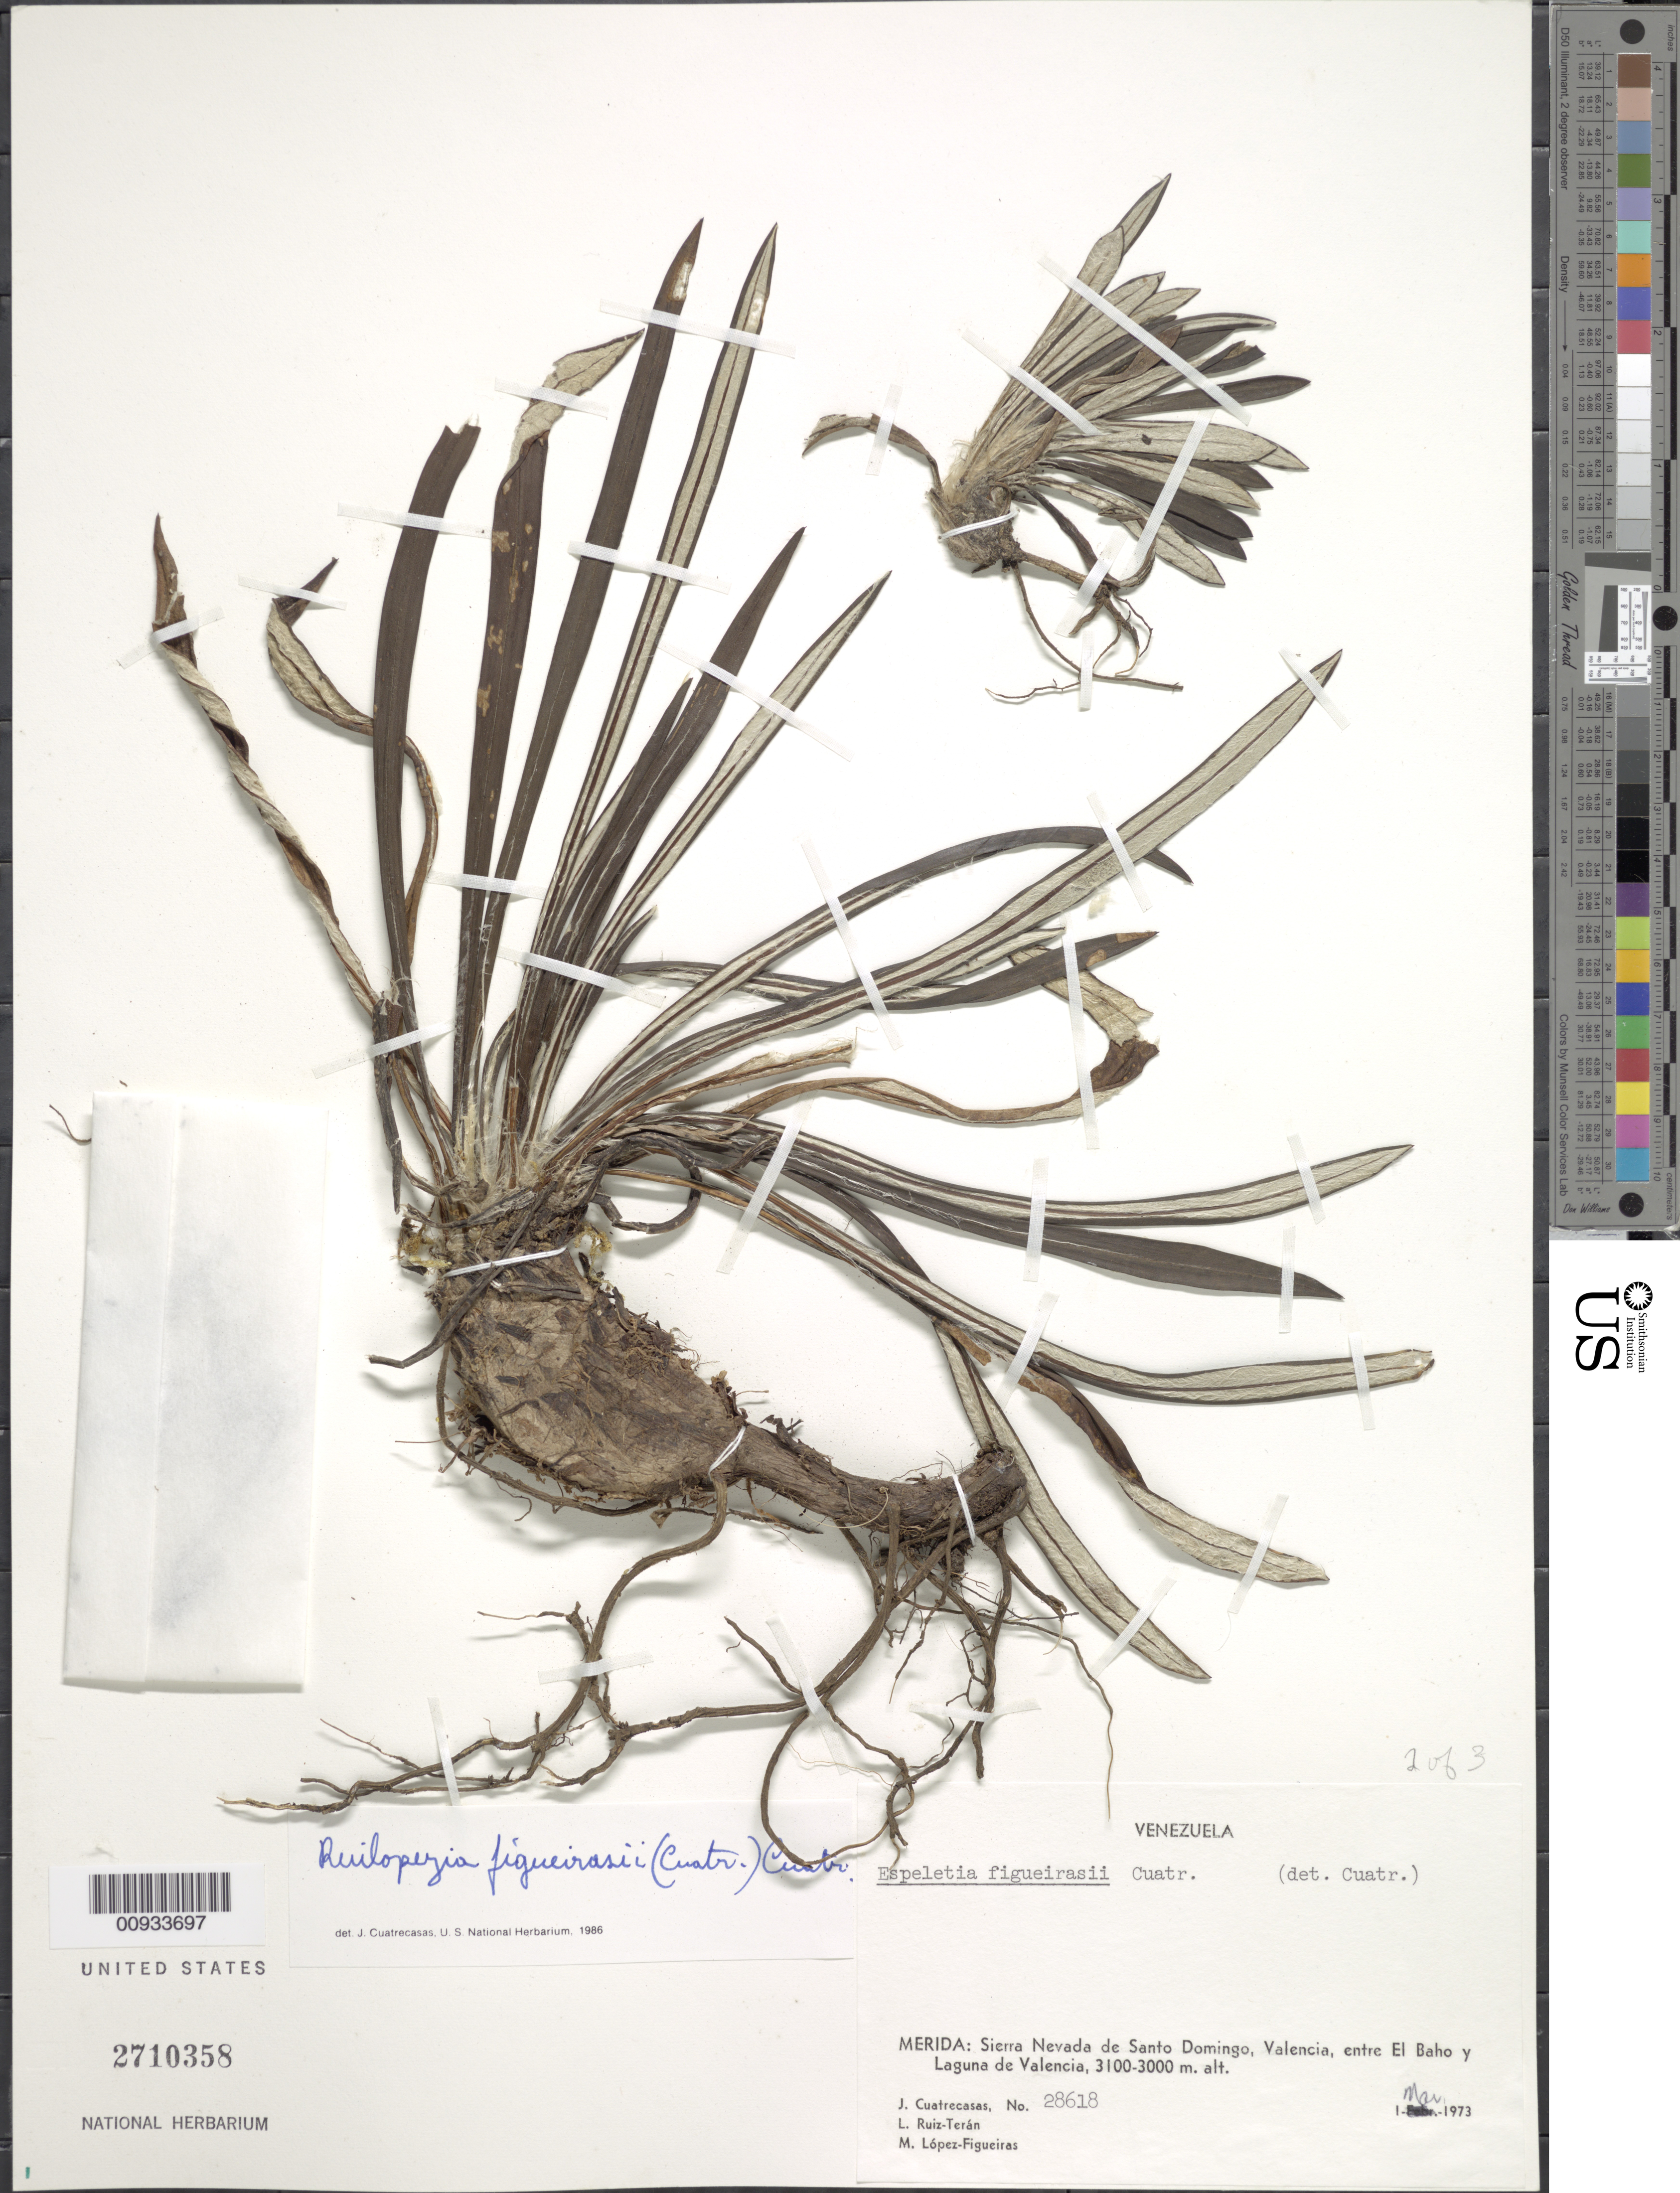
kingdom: Plantae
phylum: Tracheophyta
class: Magnoliopsida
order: Asterales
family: Asteraceae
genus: Ruilopezia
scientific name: Ruilopezia figueirasii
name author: (Cuatrec.) Cuatrec.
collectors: J. Cuatrecasas, L. E. Ruíz-Terán & M. López Figueiras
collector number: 28619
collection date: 1973-03-01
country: Venezuela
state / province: Mérida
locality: Sierra Nevada de Santo Domingo, Valencia, entre El Baho y Laguna de Valencia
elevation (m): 3000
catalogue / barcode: US 2710358